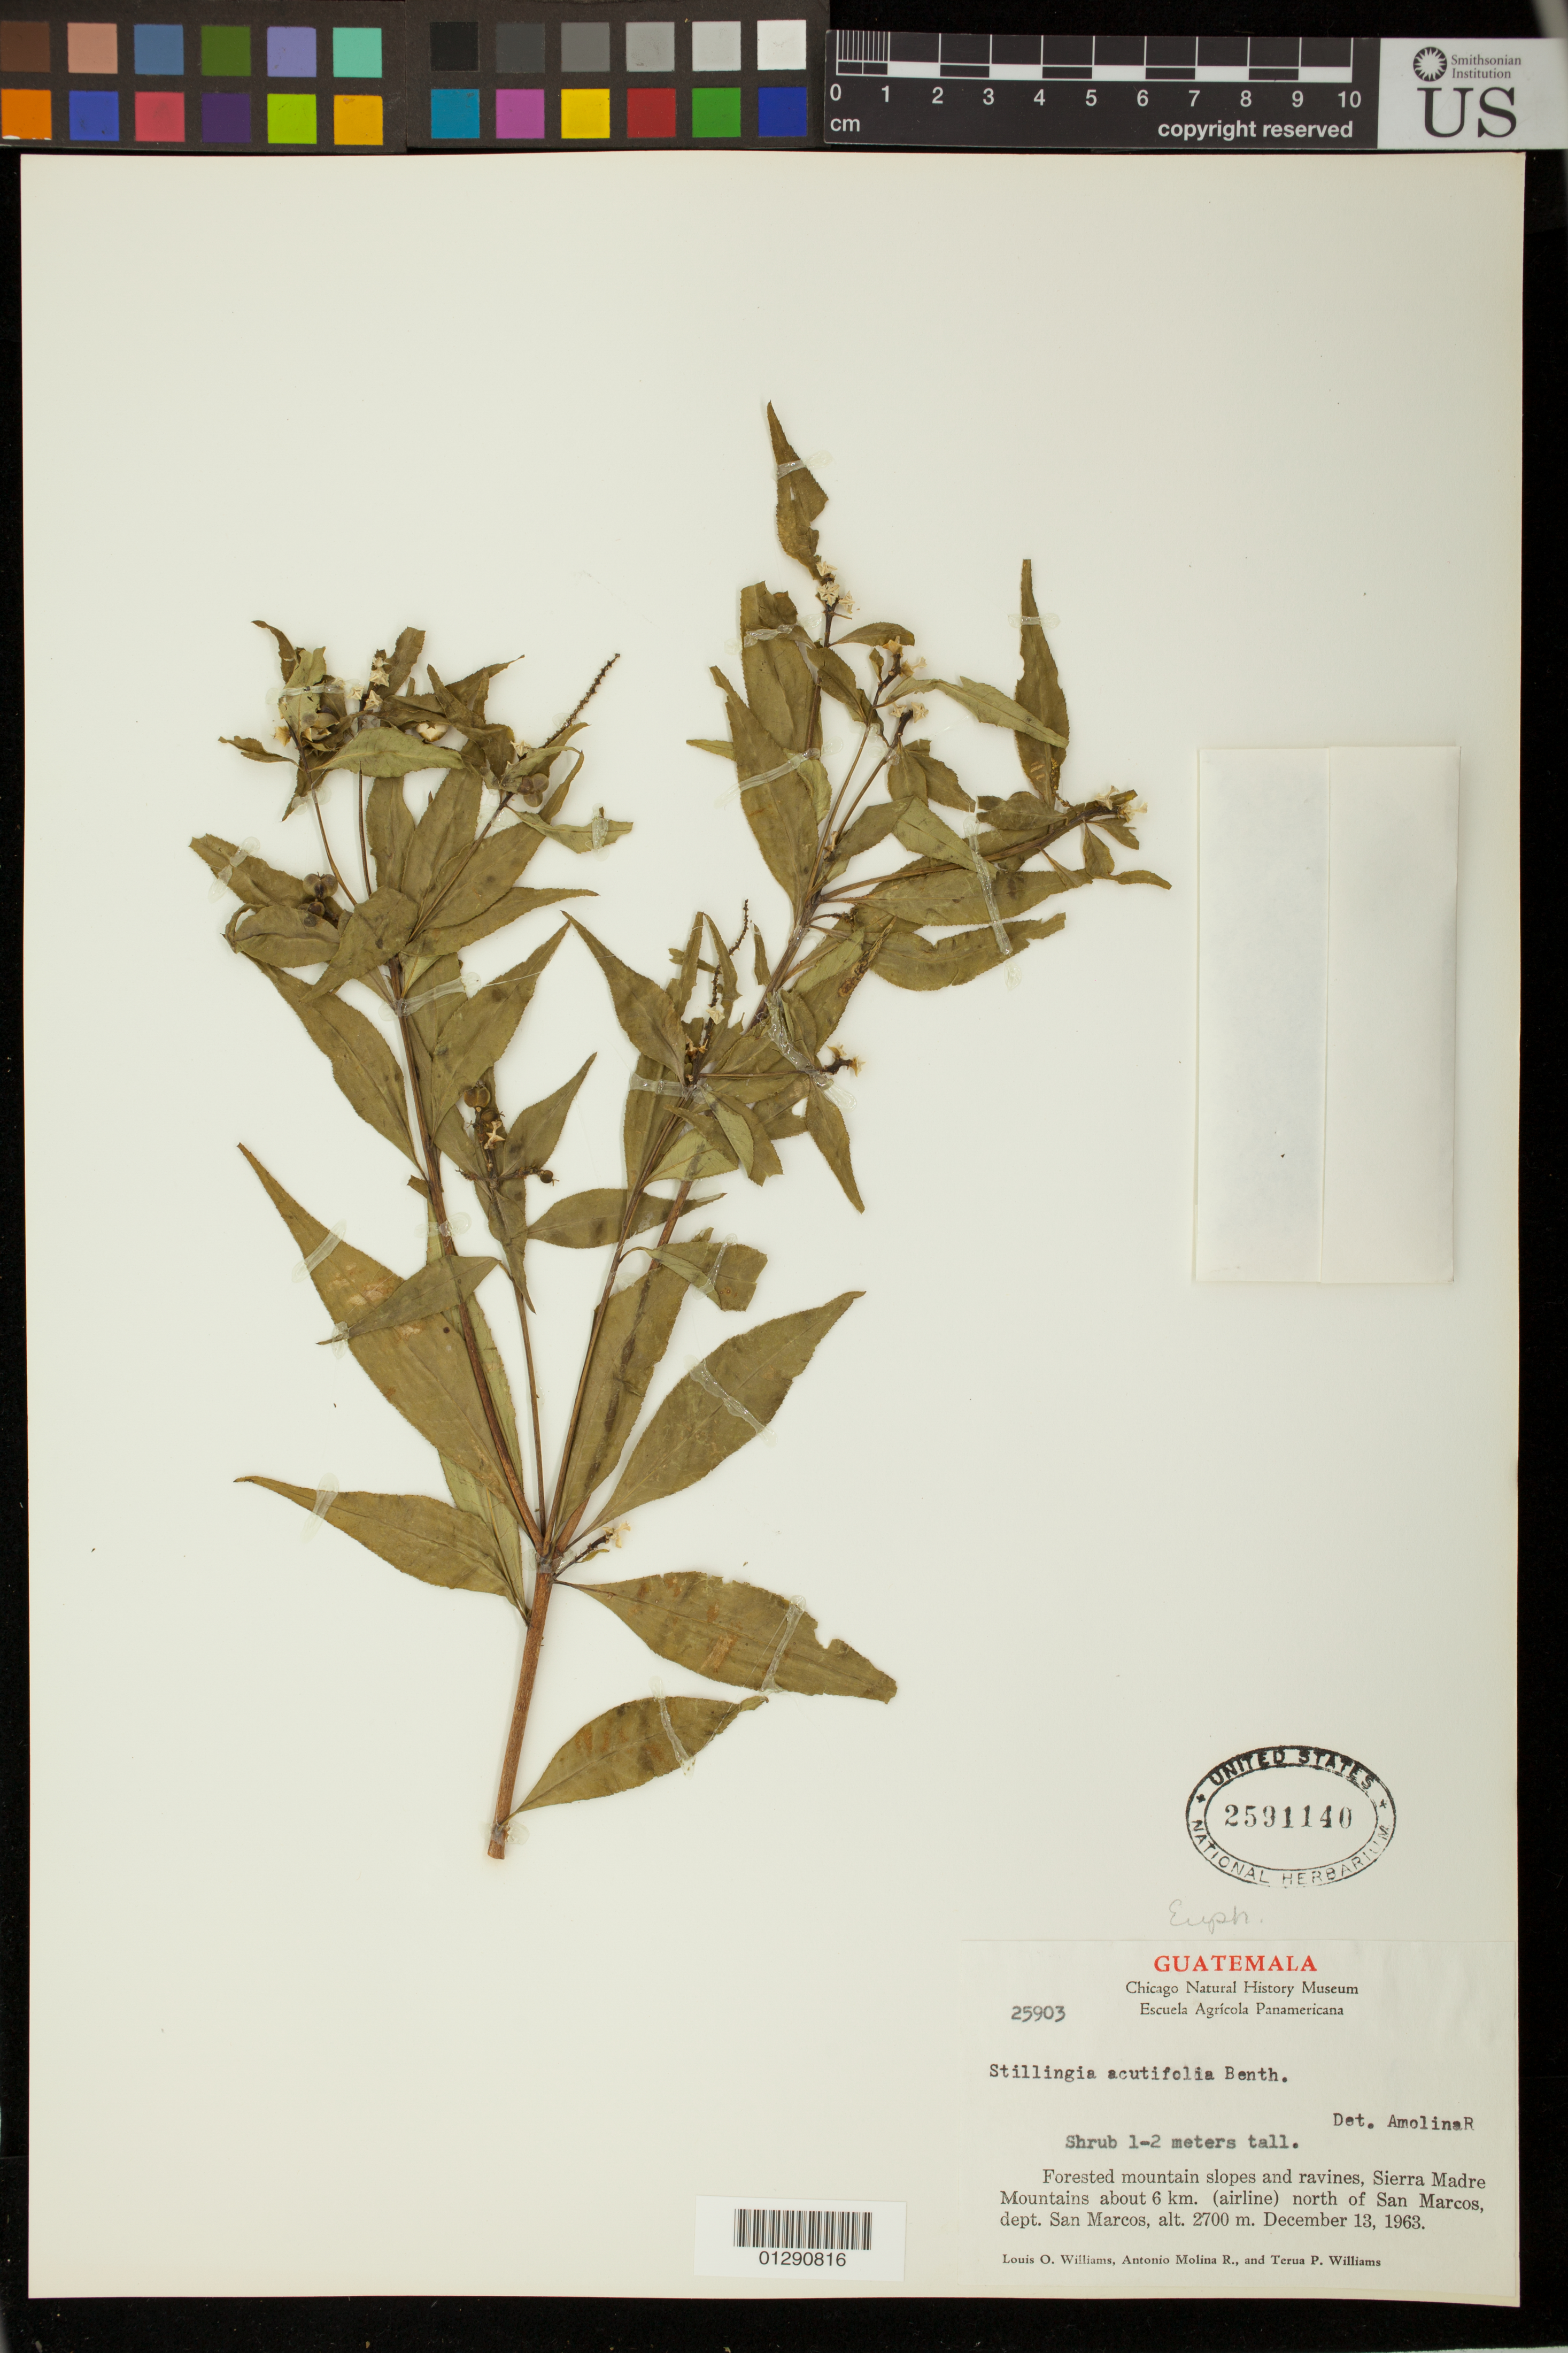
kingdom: Plantae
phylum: Tracheophyta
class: Magnoliopsida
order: Malpighiales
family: Euphorbiaceae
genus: Stillingia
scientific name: Stillingia acutifolia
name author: (Benth.) Benth. ex Hemsl.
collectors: L. O. Williams, A. Molina R. & T. P. Williams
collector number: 25903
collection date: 1963-12-13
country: Guatemala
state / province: San Marcos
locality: Forested mountain slopes and ravines, Sierra Madre Mountains about 6 km. (airline) north of San Marcos, dept. San Marcos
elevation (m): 2700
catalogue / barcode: US 2591140